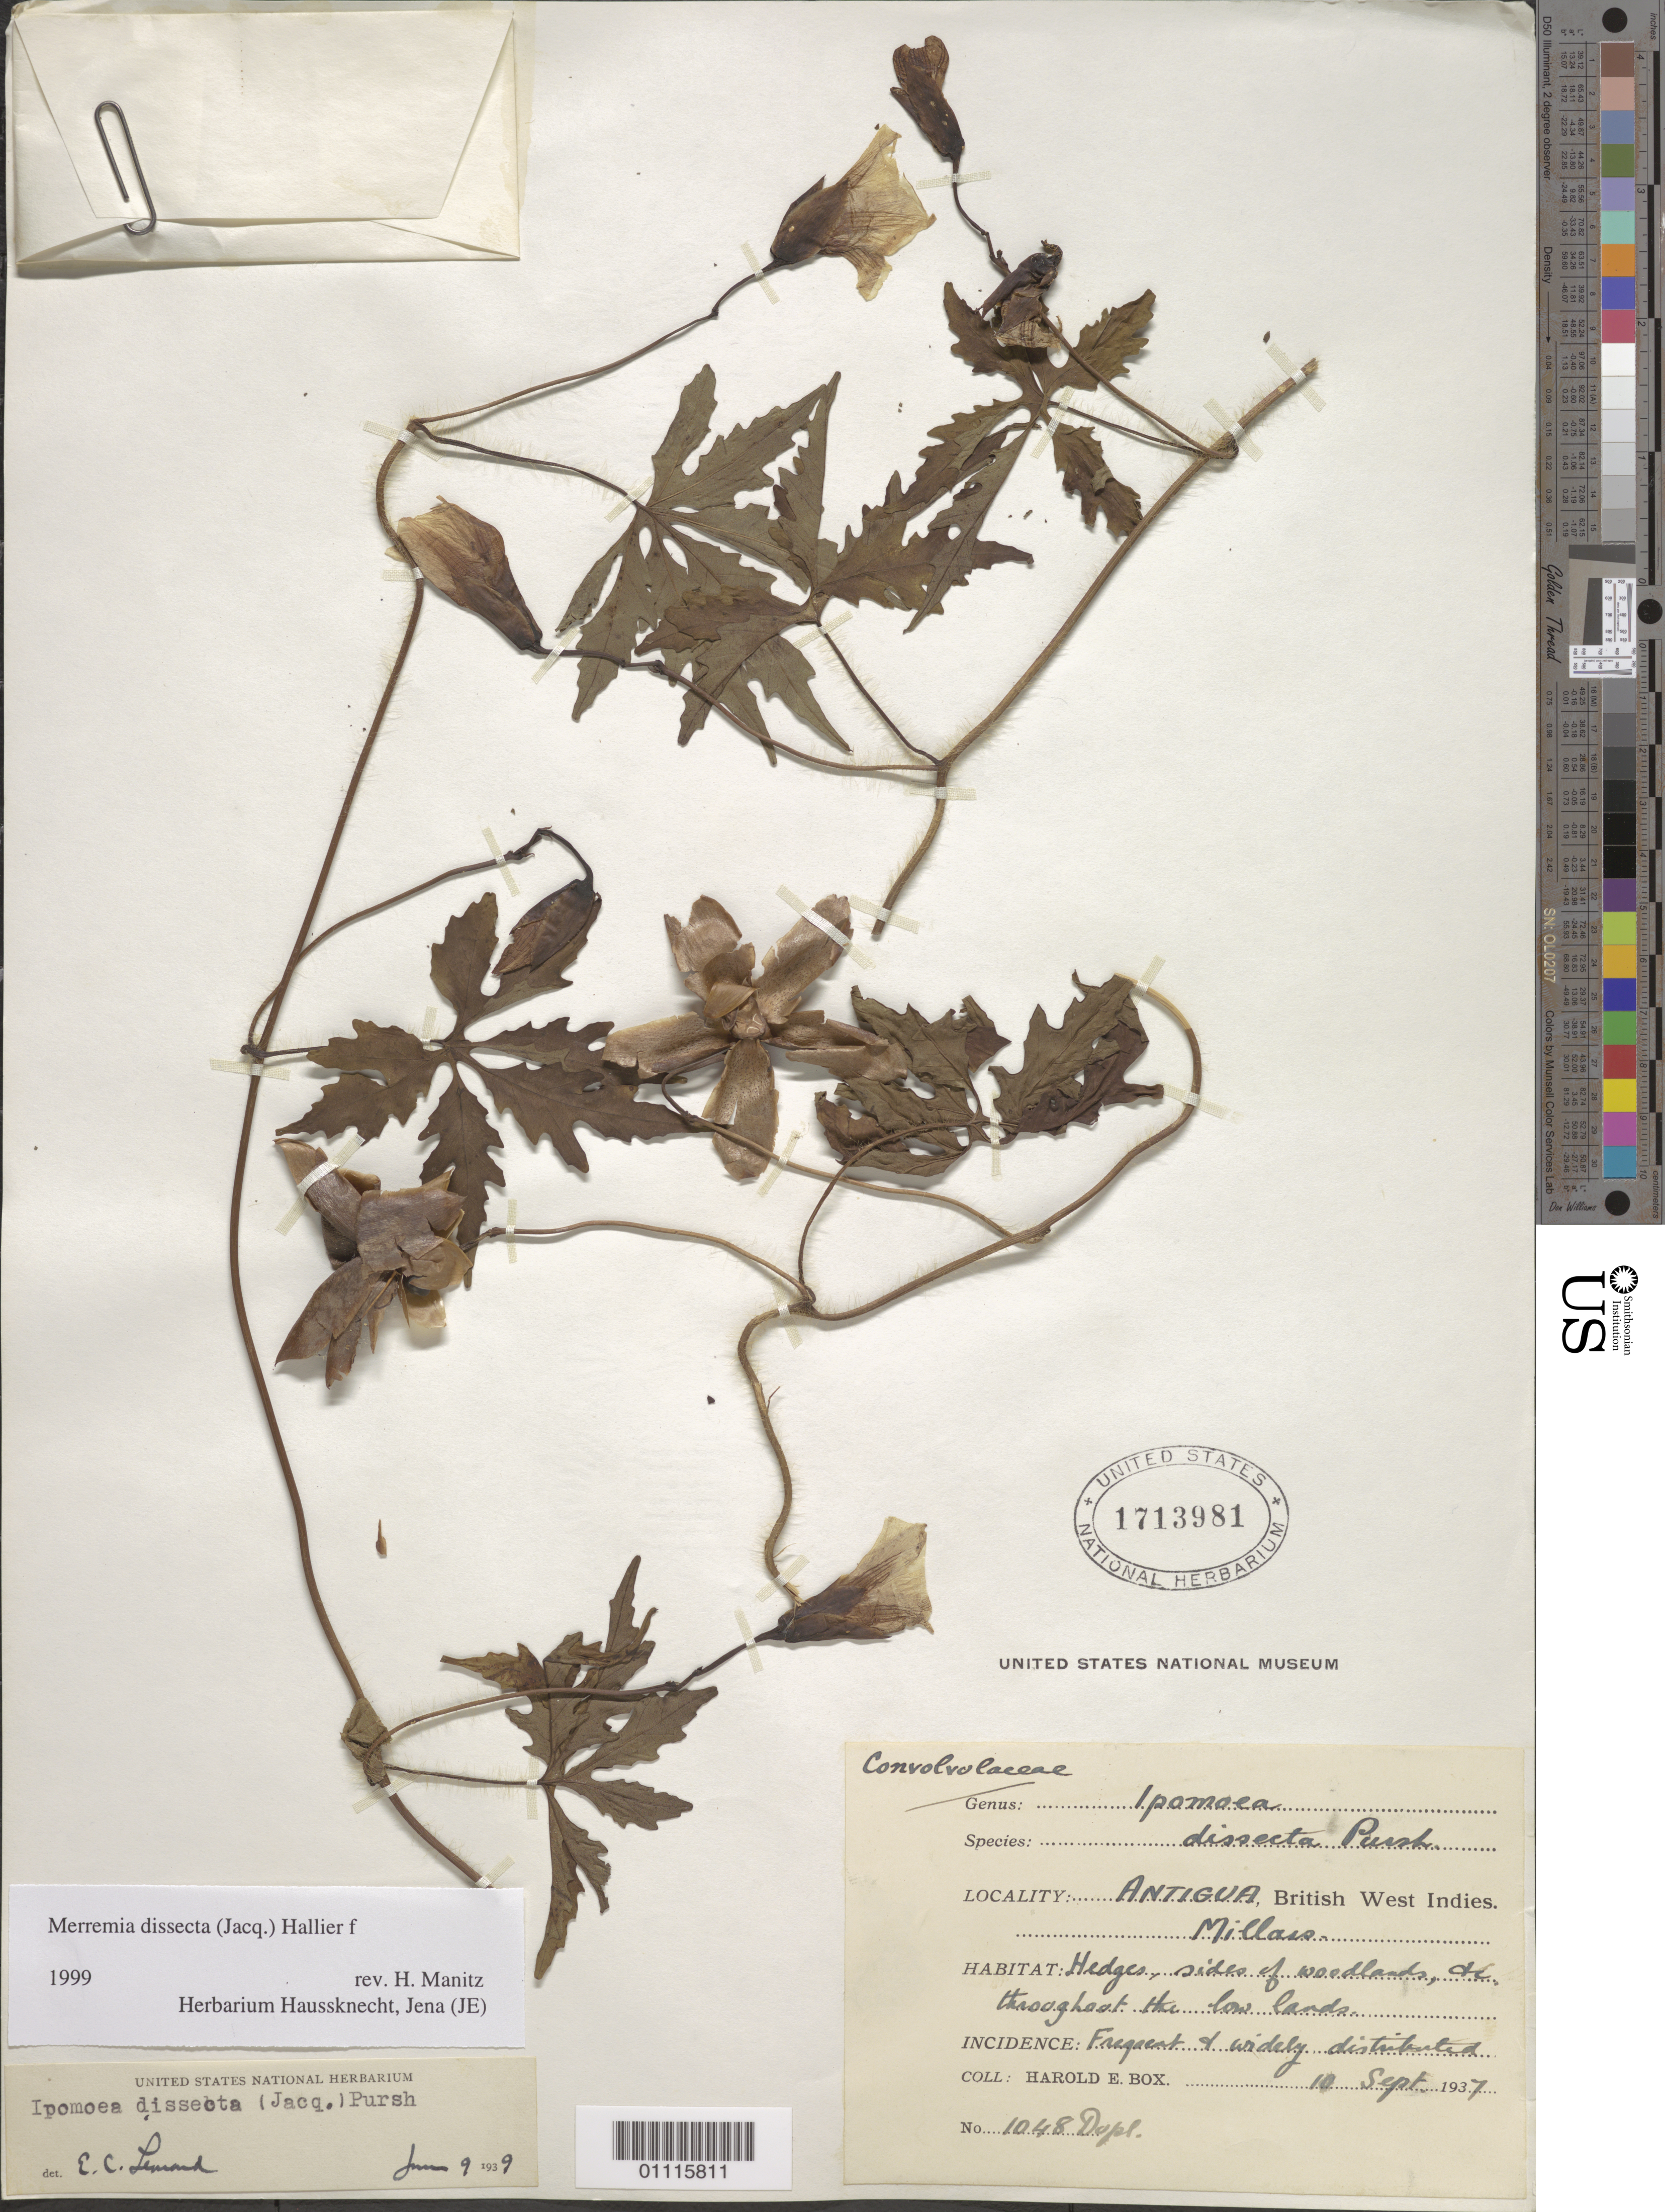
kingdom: Plantae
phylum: Tracheophyta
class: Magnoliopsida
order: Solanales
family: Convolvulaceae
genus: Distimake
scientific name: Distimake dissectus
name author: (Jacq.) A. R. Simões & Staples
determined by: Strong, Mark T., (BOT), Smithsonian Institution - National Museum of Natural History (UNITED STATES)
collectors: H. E. Box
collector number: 1048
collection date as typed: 10 Sep 1937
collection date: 1937-09-10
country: Antigua and Barbuda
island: Antigua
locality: Millars. Hedges, sides of woodlands, + throughout the low lands.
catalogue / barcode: US 1713981